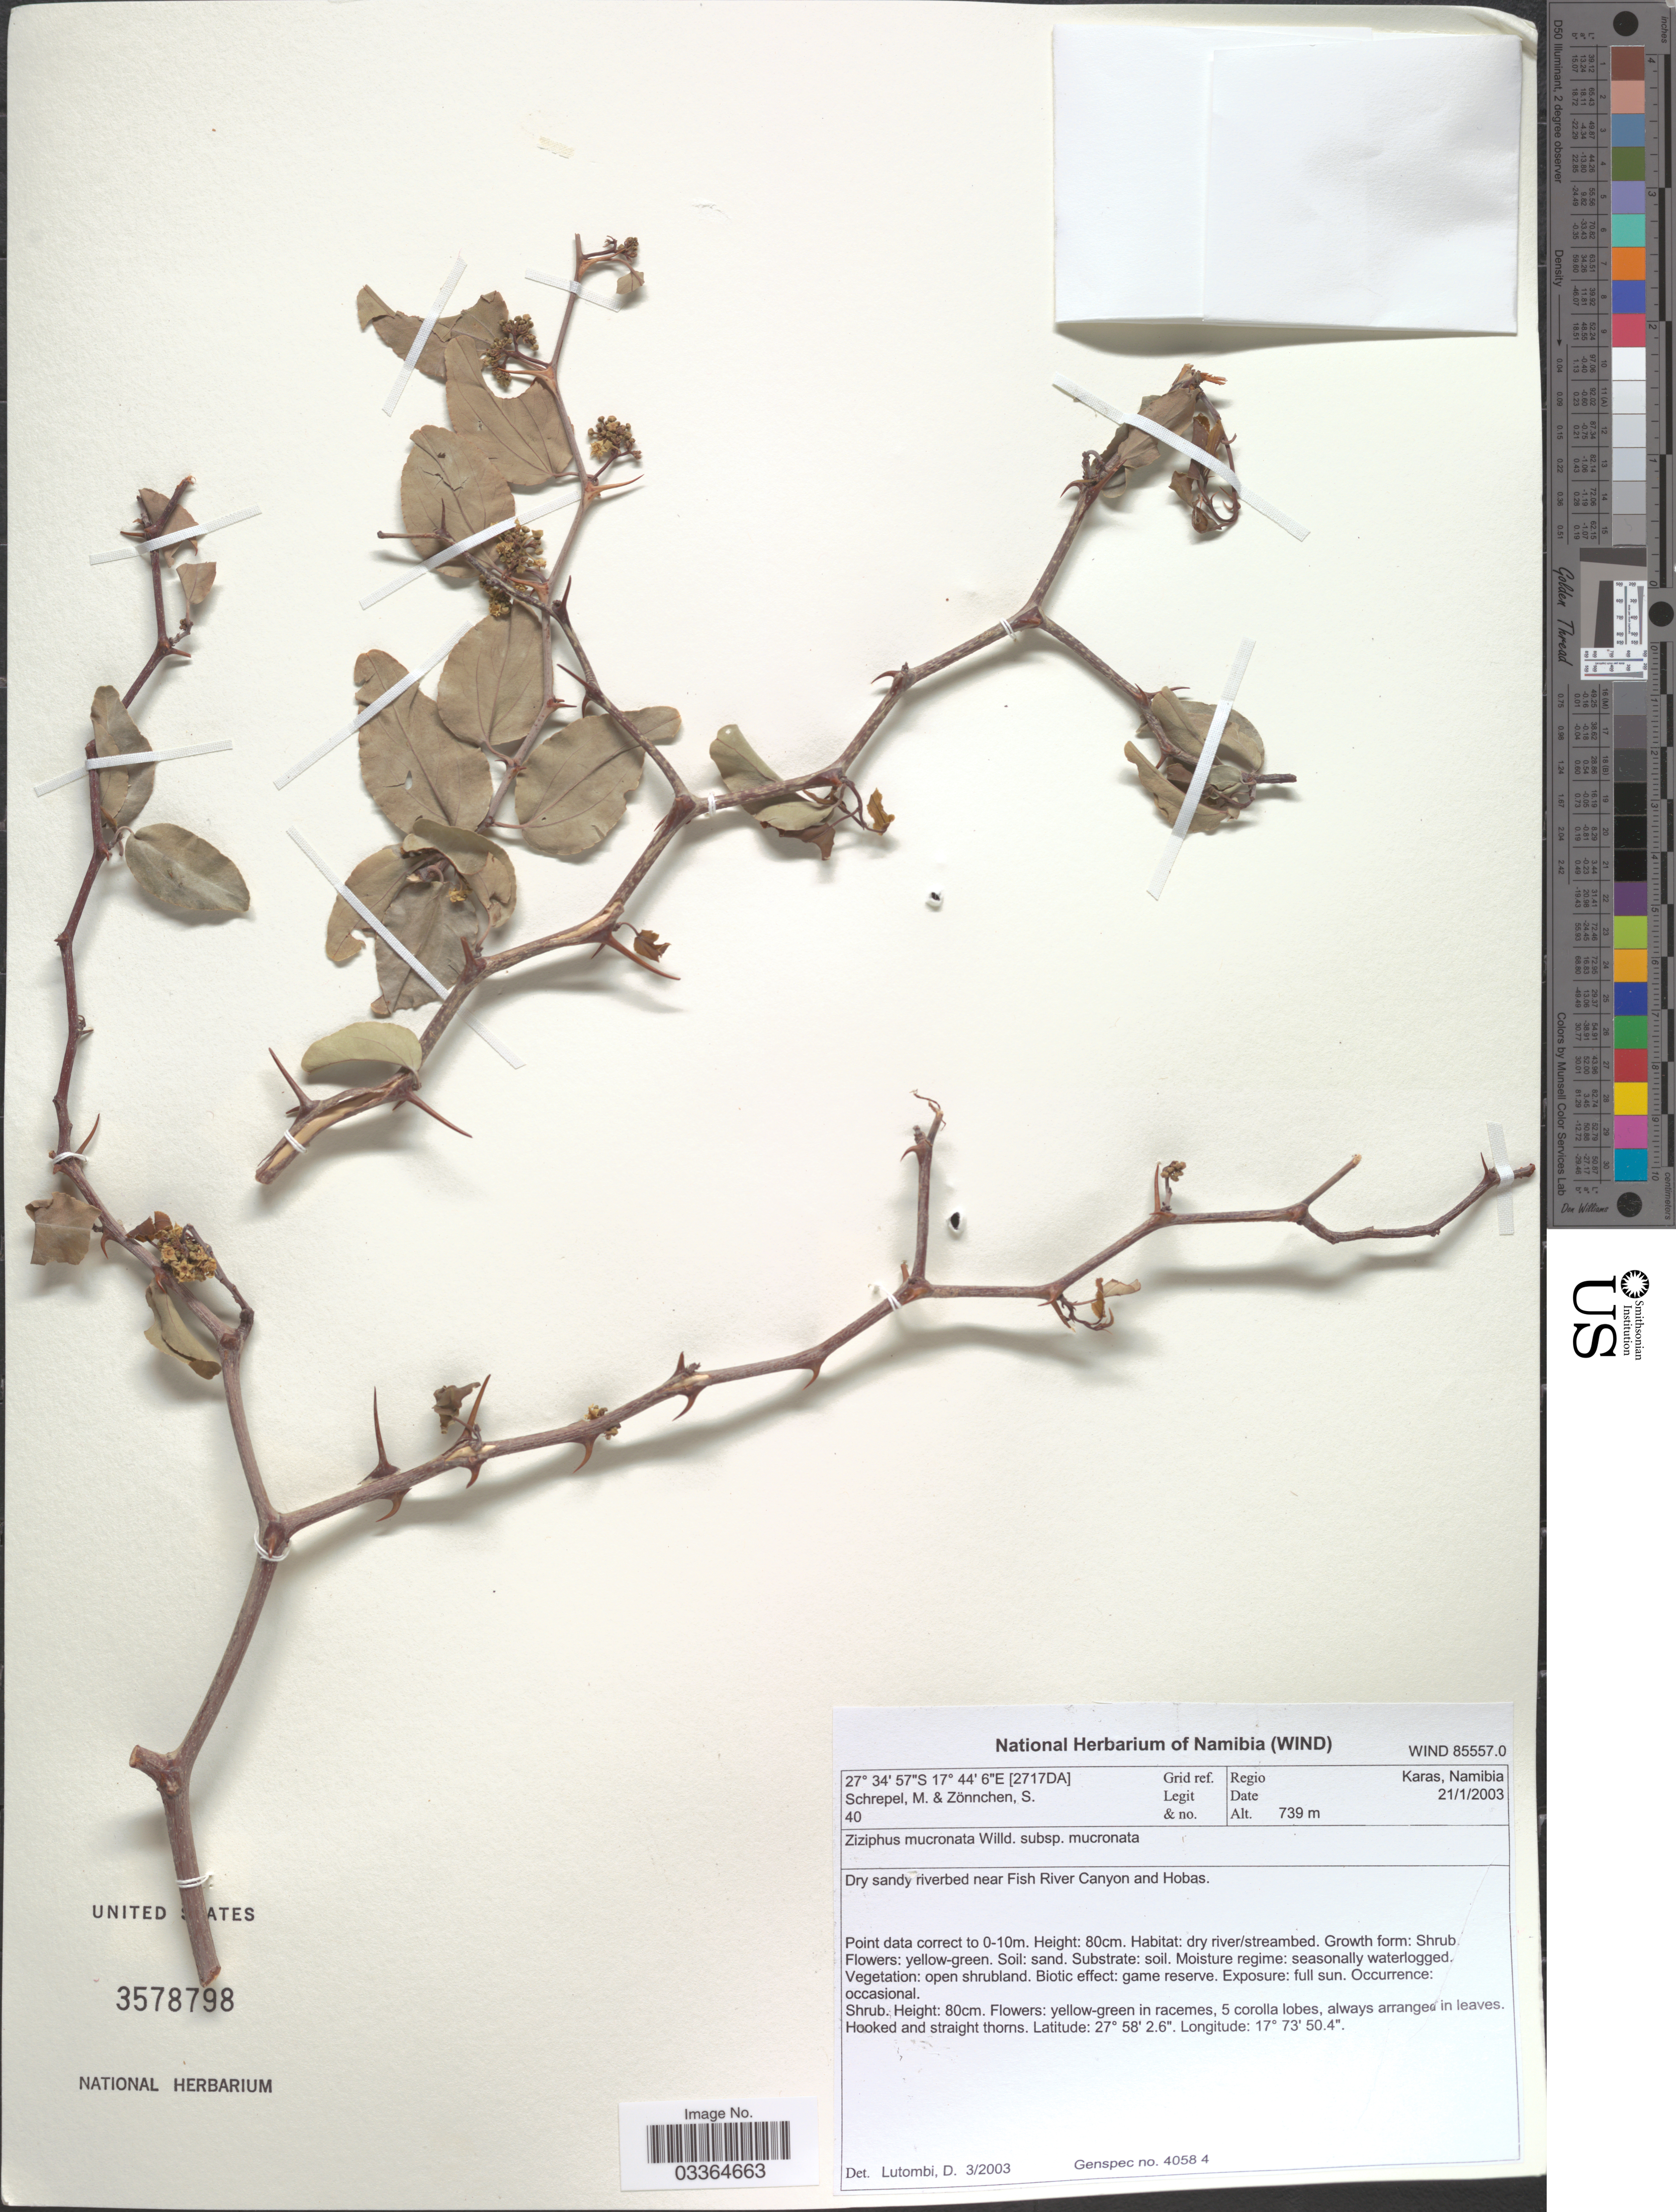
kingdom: Plantae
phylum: Tracheophyta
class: Magnoliopsida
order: Rosales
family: Rhamnaceae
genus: Ziziphus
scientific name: Ziziphus mucronata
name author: Willd.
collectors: M. Schrepel & S. Zonnchen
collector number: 40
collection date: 2003-01-21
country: Namibia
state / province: Karas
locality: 2717DA Grid ref. Regio Karas. Dry sandy riverbed near Fish River Canyon and Hobas.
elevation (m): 739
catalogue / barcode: US 3578798